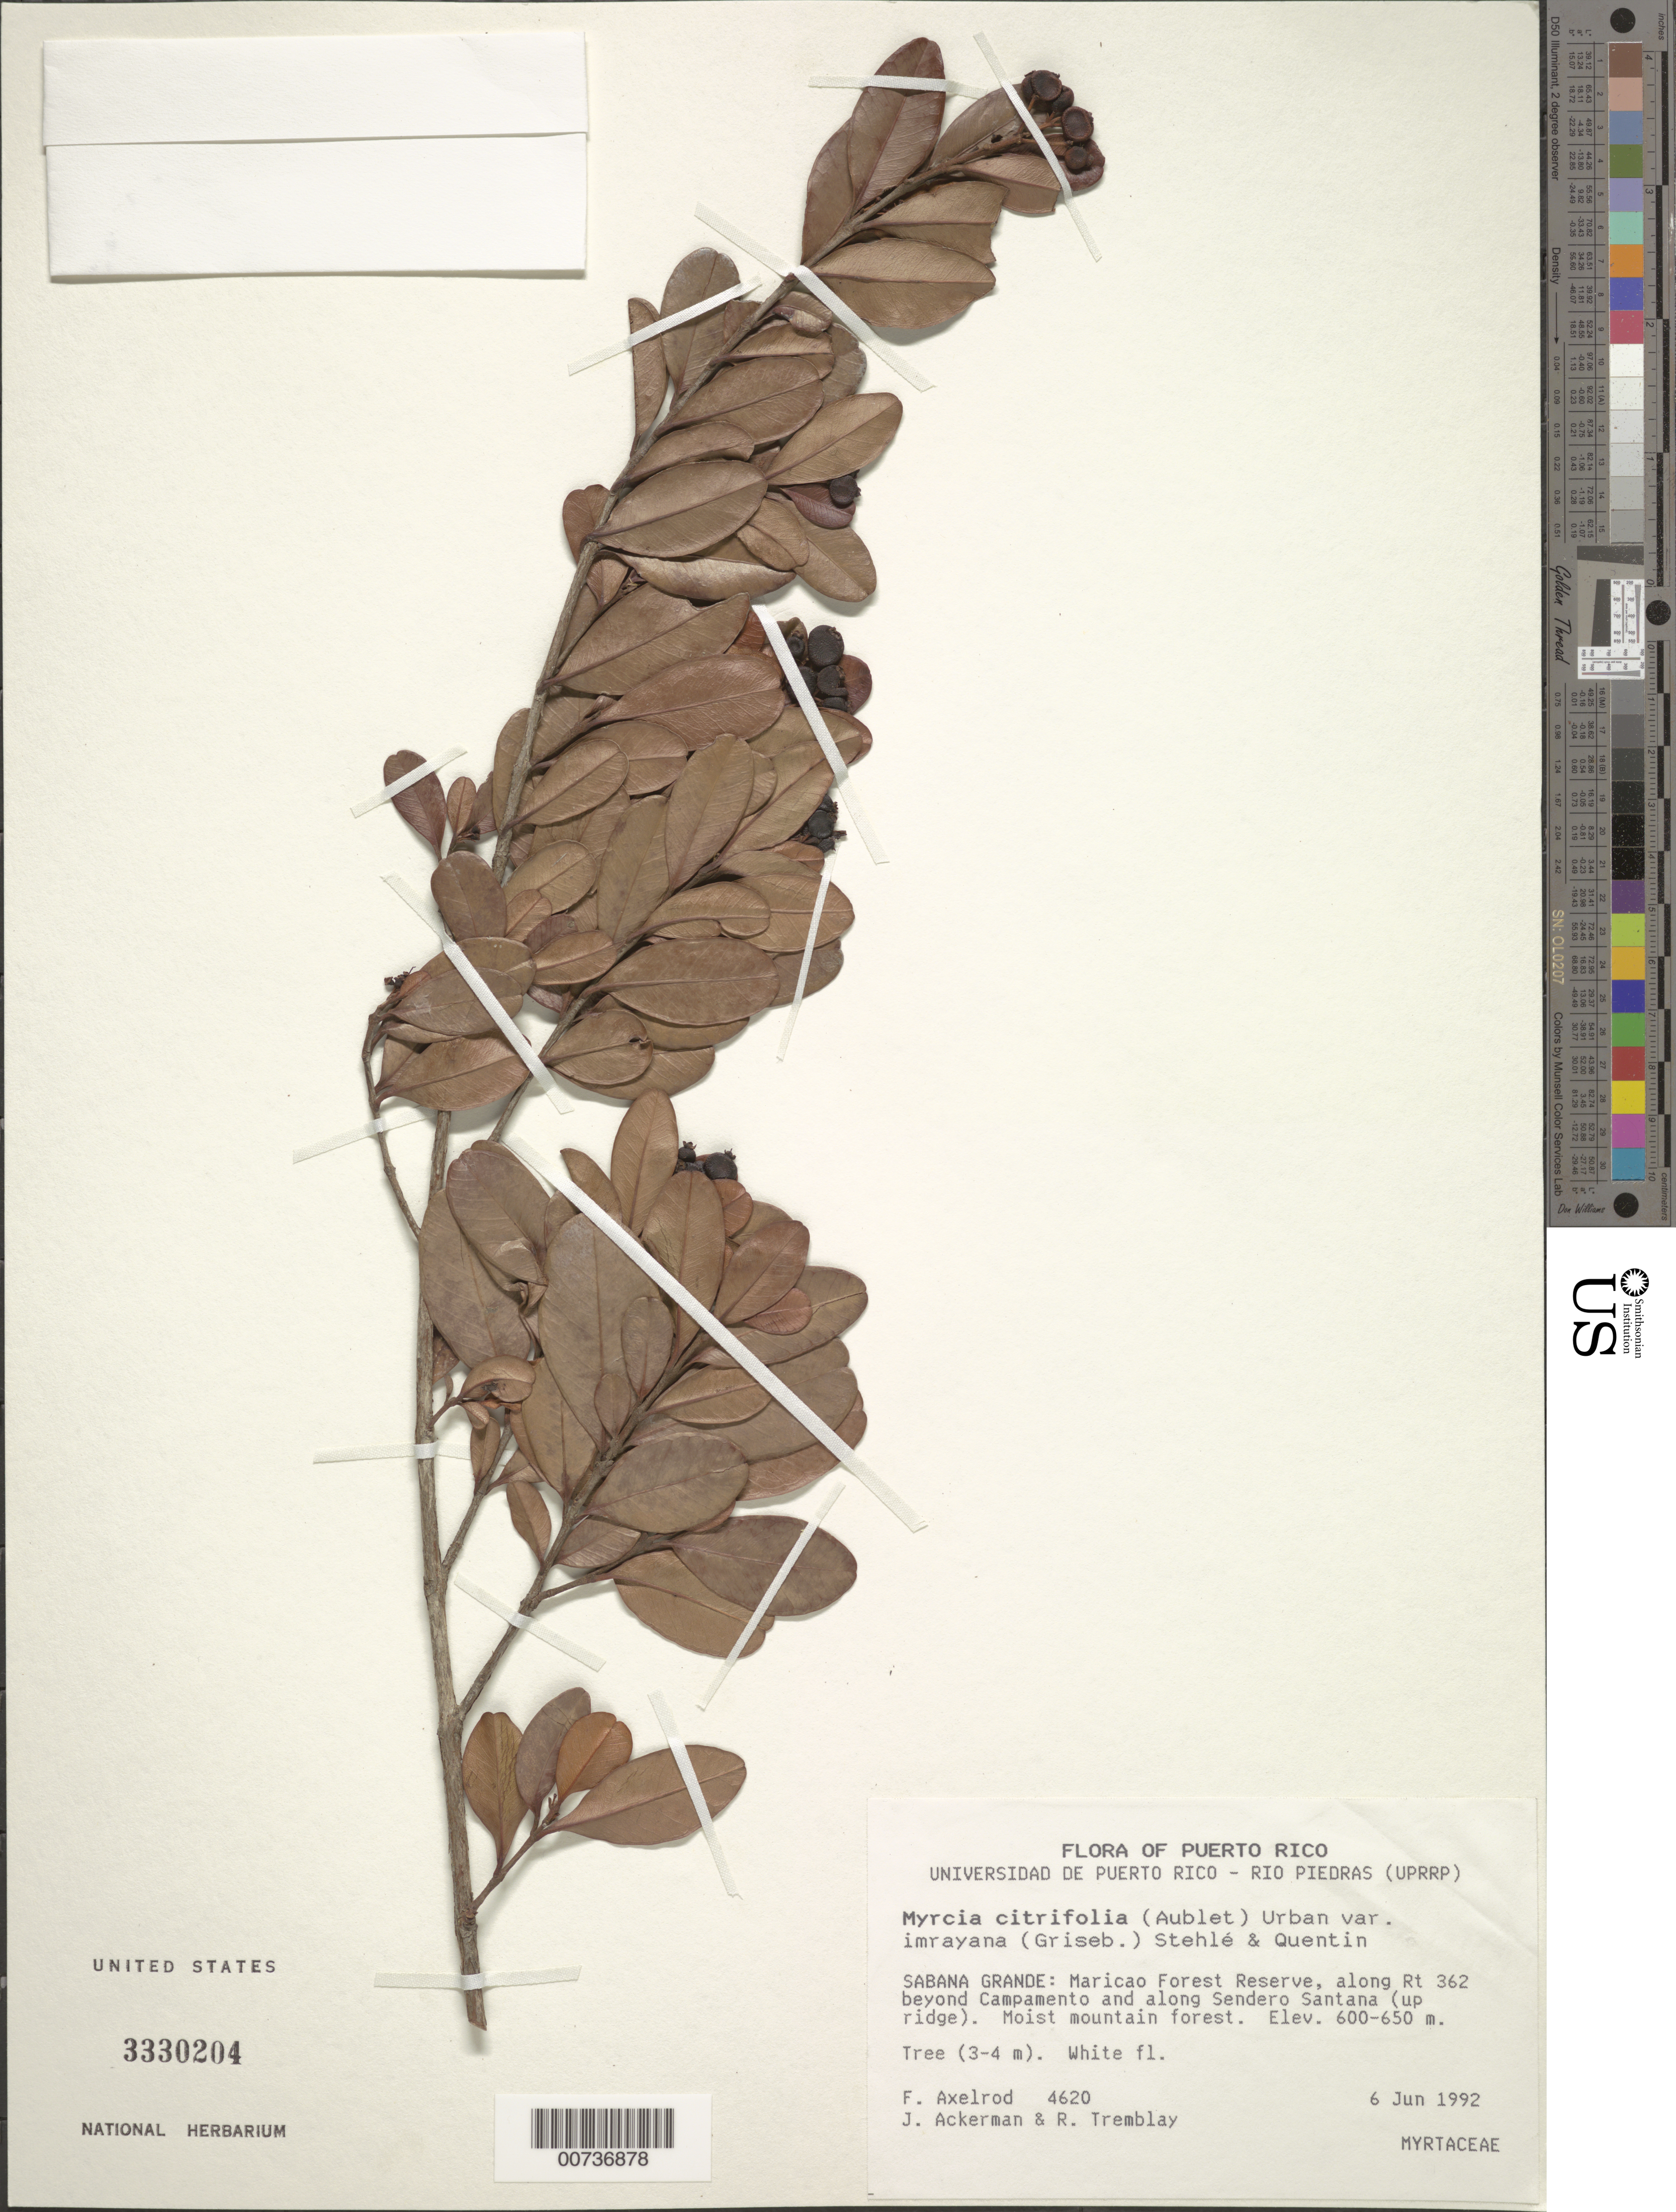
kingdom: Plantae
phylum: Tracheophyta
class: Magnoliopsida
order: Myrtales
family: Myrtaceae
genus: Myrcia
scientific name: Myrcia citrifolia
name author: (Aubl.) Urb.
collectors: F. S. Axelrod, J. Ackerman & R. L. Tremblay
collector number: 4620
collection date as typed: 06 Jun 1992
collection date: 1992-06-06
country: Puerto Rico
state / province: Maricao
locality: Sabana Grande: Maricao Forest Reserve, along Rt 362 beyond Campamento and along Sendero Santana (up ridge)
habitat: Moist mountain forest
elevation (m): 600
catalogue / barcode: US 3330204